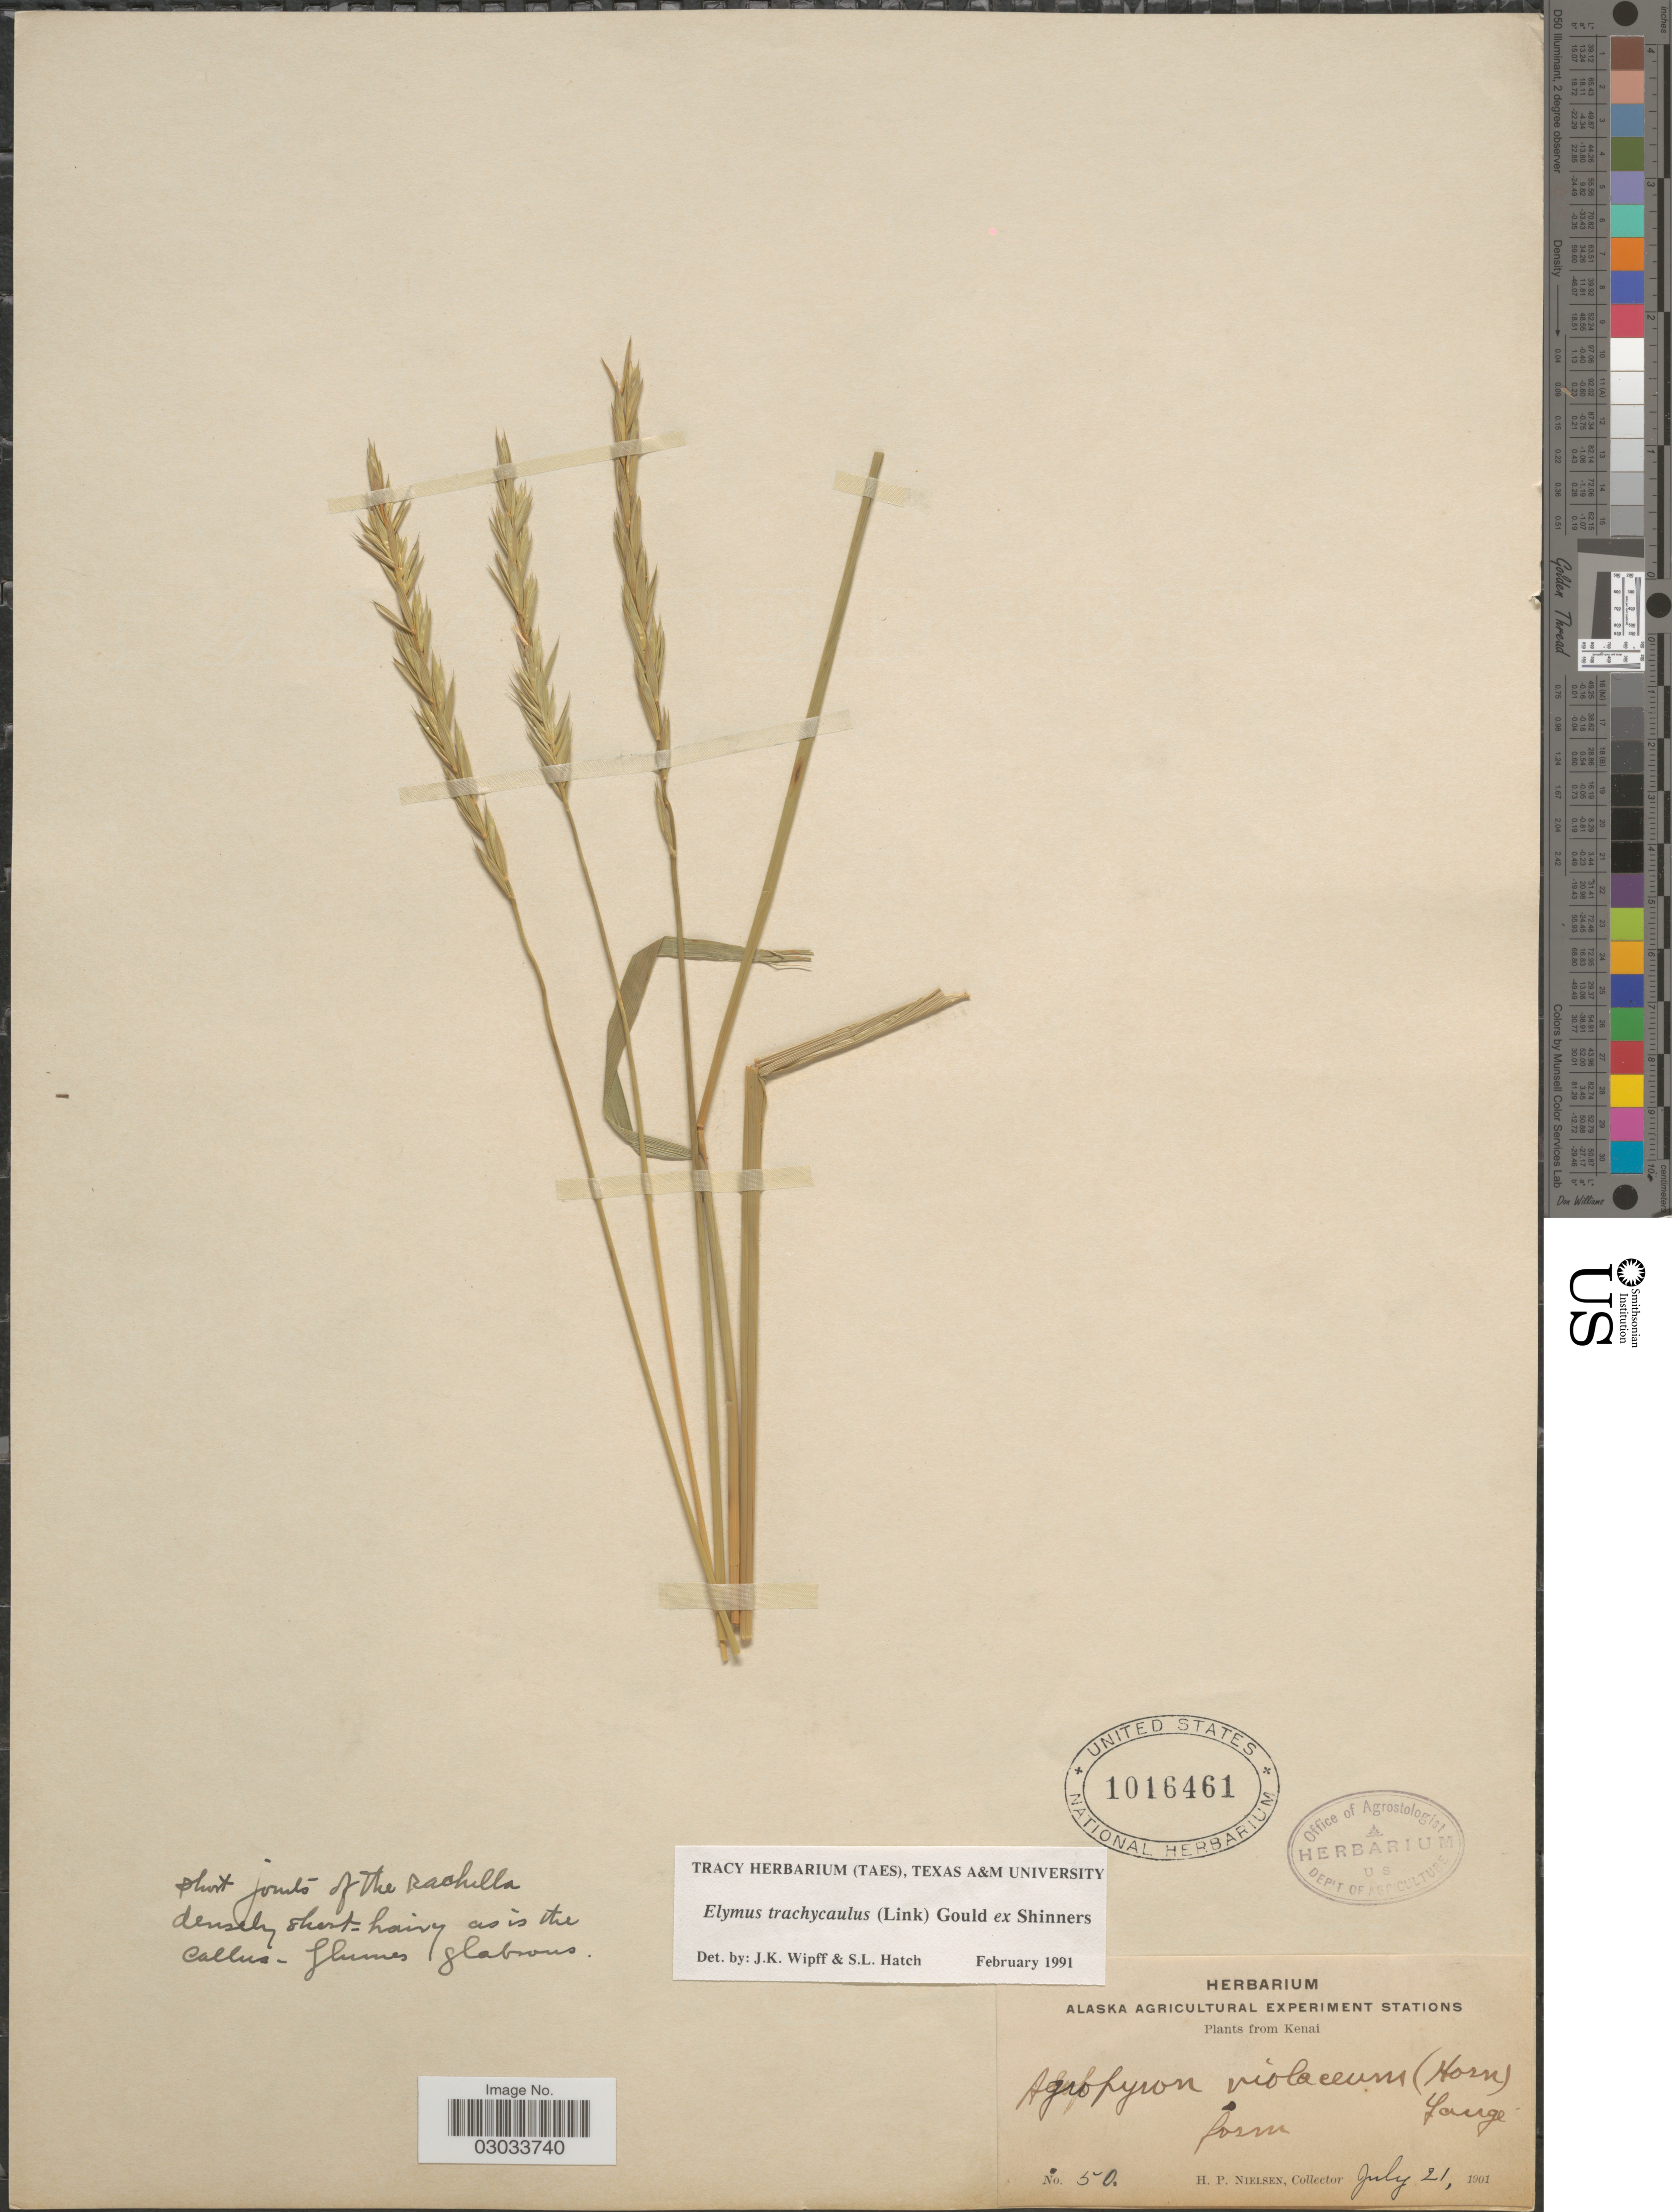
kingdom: Plantae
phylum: Tracheophyta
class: Liliopsida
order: Poales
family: Poaceae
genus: Elymus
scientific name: Elymus trachycaulus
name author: (Link) Gould ex Shinners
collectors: H. P. Nielsen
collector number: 50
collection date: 1901-07-21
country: United States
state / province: Alaska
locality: Alaska Agricultural Experiment Stations. Kenai.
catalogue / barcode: US 1016461